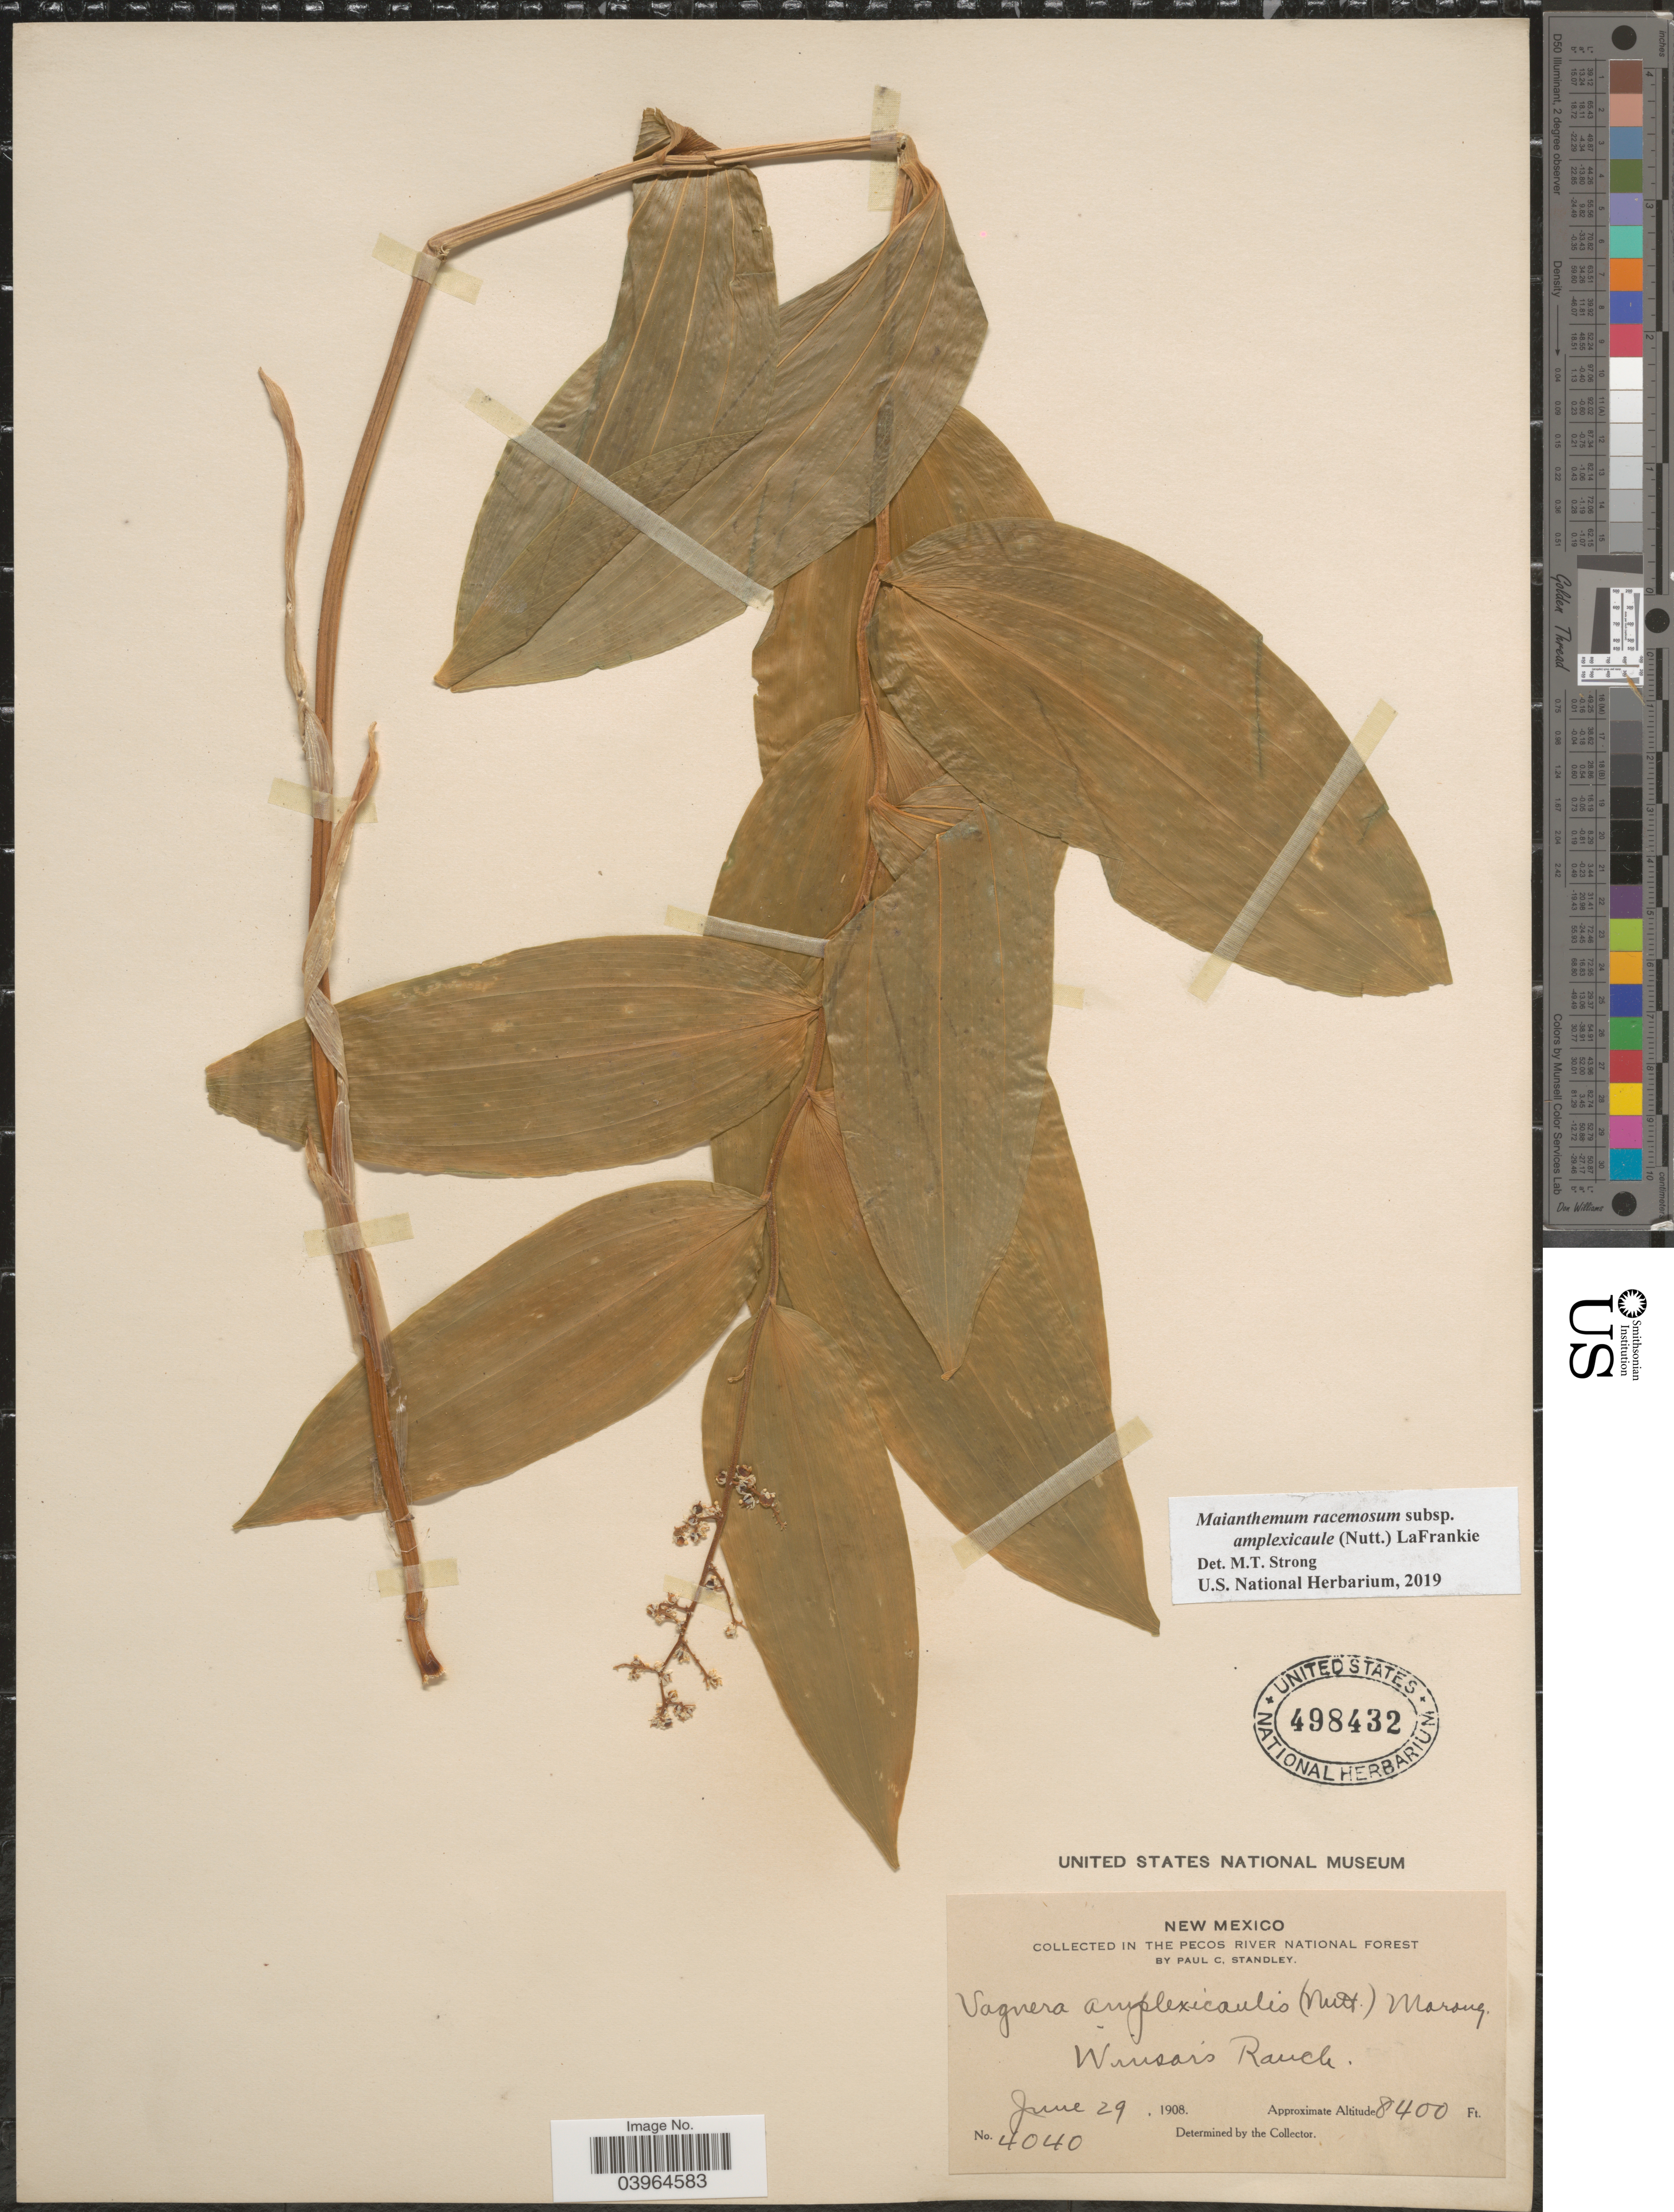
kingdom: Plantae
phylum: Tracheophyta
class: Liliopsida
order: Asparagales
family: Asparagaceae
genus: Maianthemum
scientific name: Maianthemum racemosum subsp. amplexicaule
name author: (Nutt.) LaFrankie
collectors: P. C. Standley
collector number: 4040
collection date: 1908-06-29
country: United States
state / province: New Mexico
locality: In the Pecos River National Forest. Winsors Ranch.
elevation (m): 2560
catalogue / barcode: US 498432